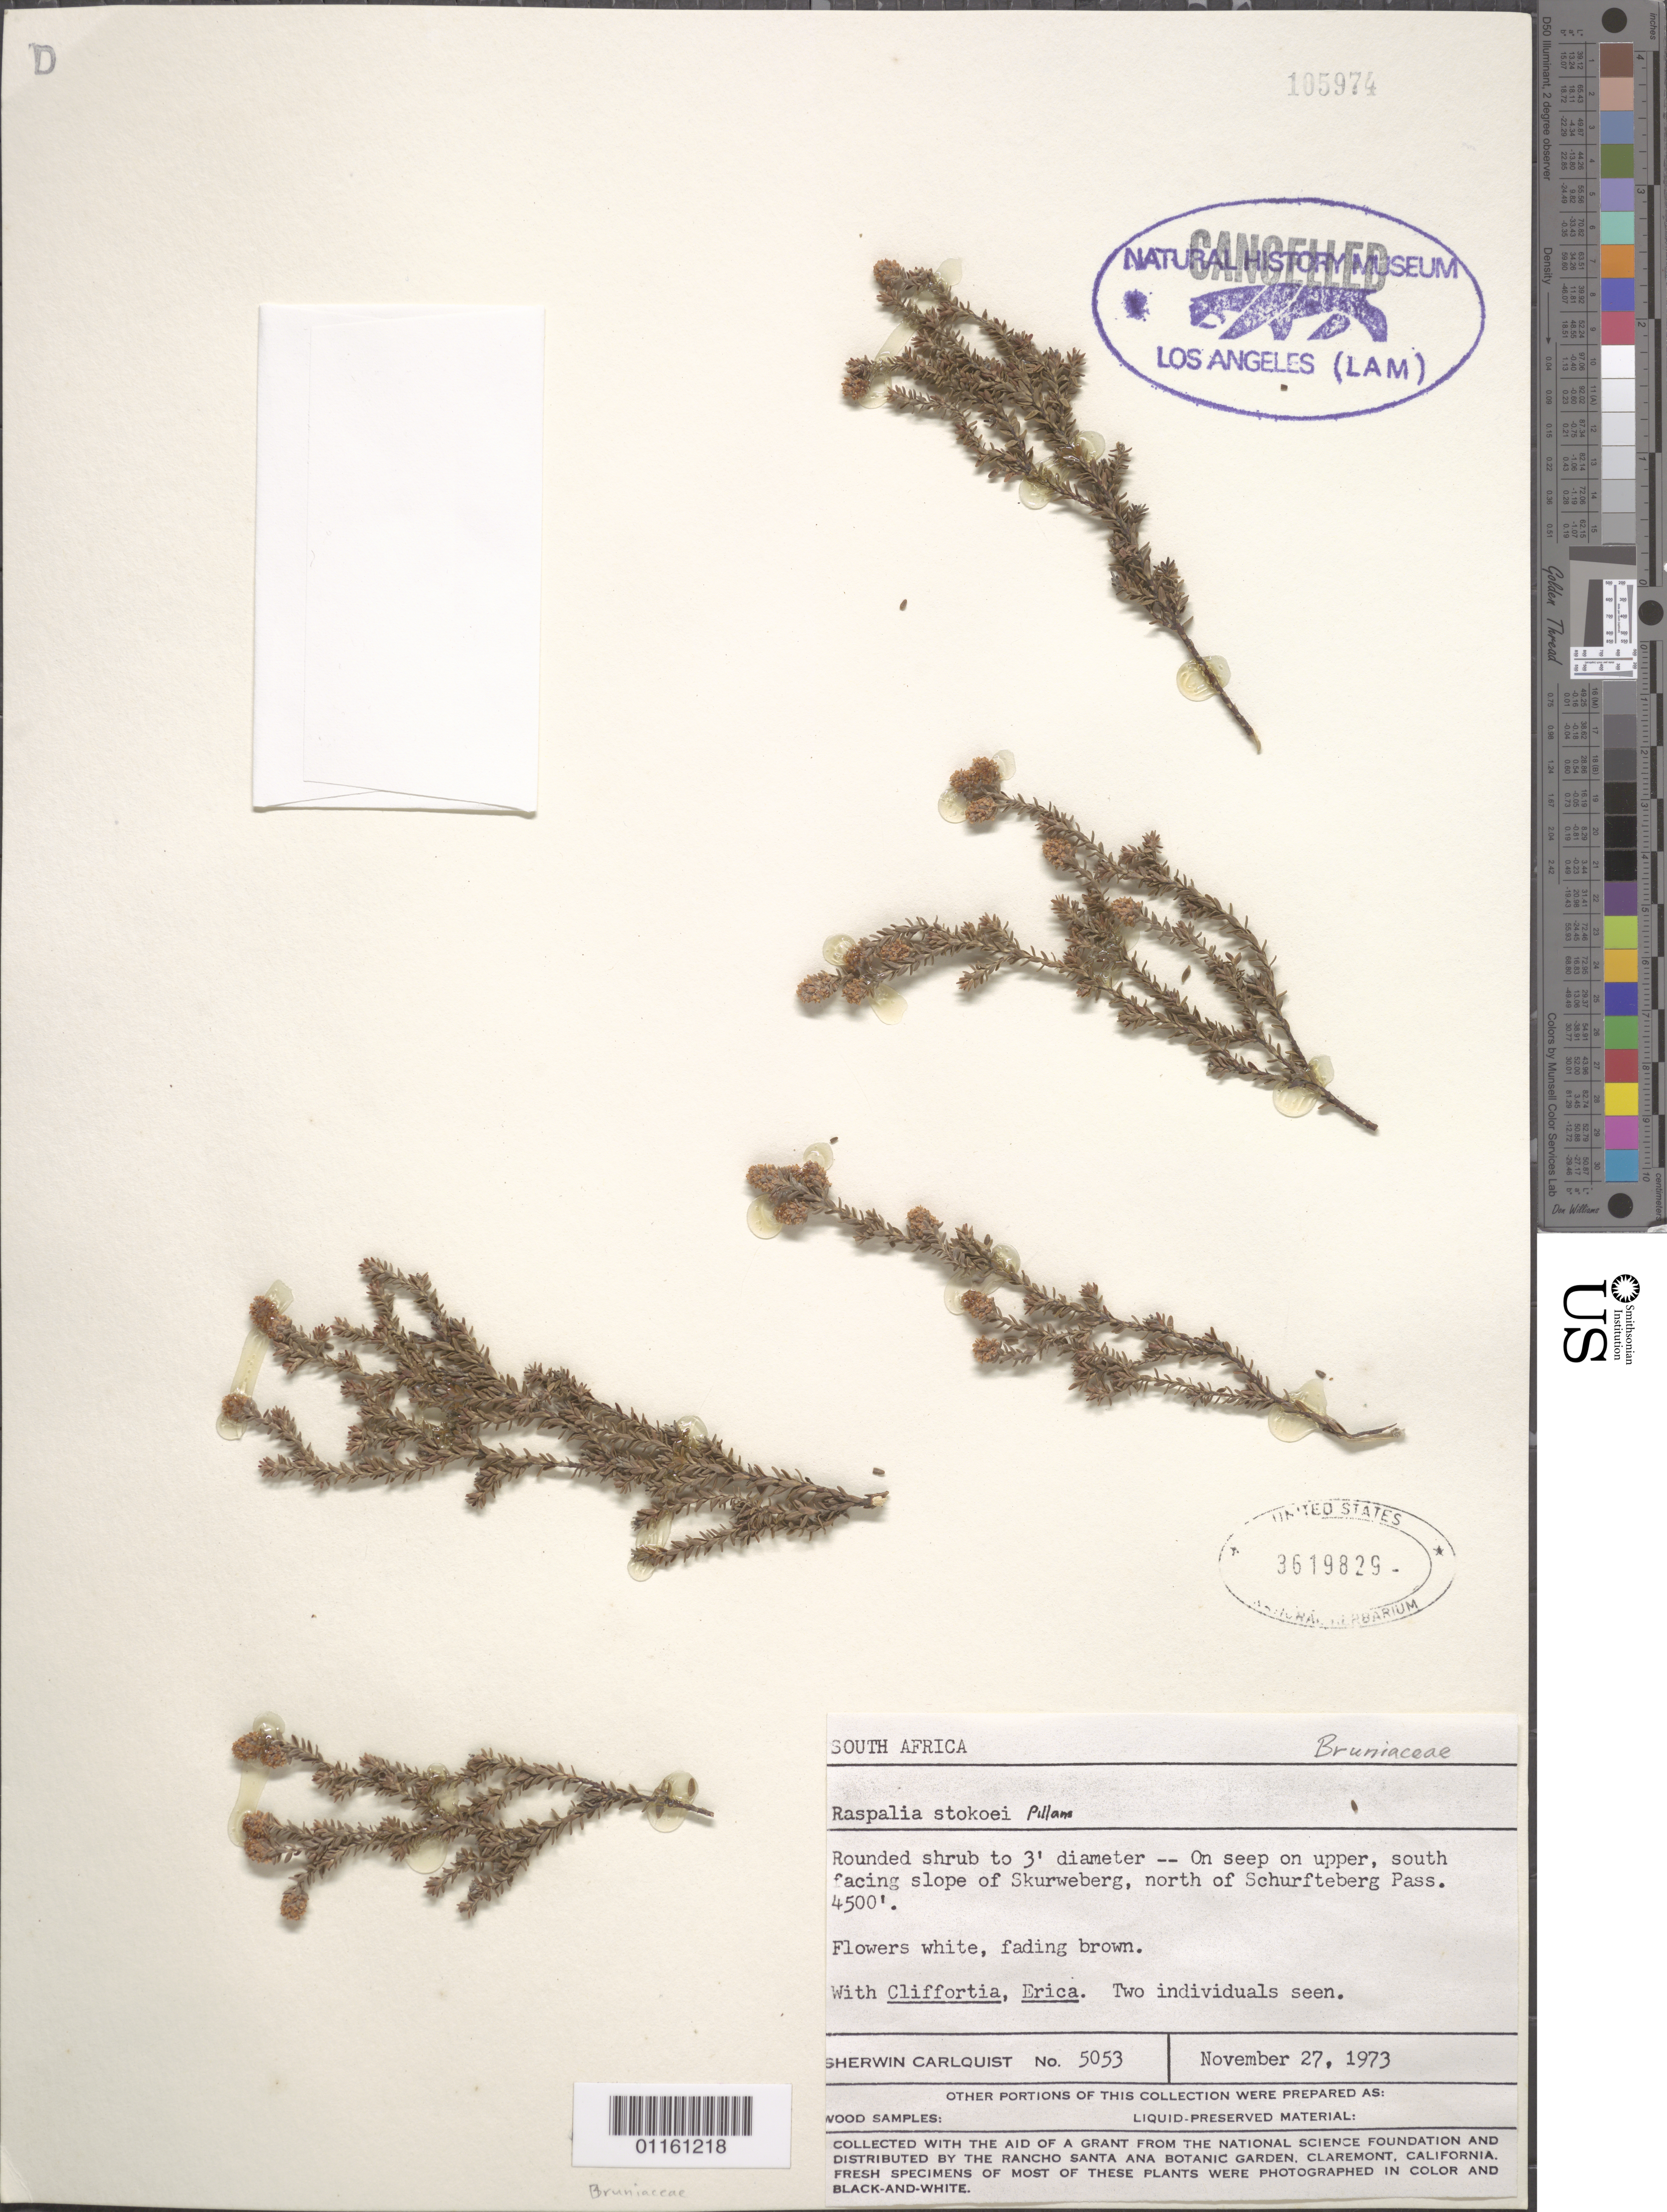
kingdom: Plantae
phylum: Tracheophyta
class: Magnoliopsida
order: Bruniales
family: Bruniaceae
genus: Brunia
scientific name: Brunia thomae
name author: Class.-Bockh. & E.G.H. Oliv.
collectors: S. Carlquist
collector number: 5053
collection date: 1973-11-27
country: South Africa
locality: On seep on upper, south facing slope of Skurweberg, north of Schurfteberg Pass.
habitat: With Cliffortia, Erica. Two individuals seen.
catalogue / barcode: US 3619829